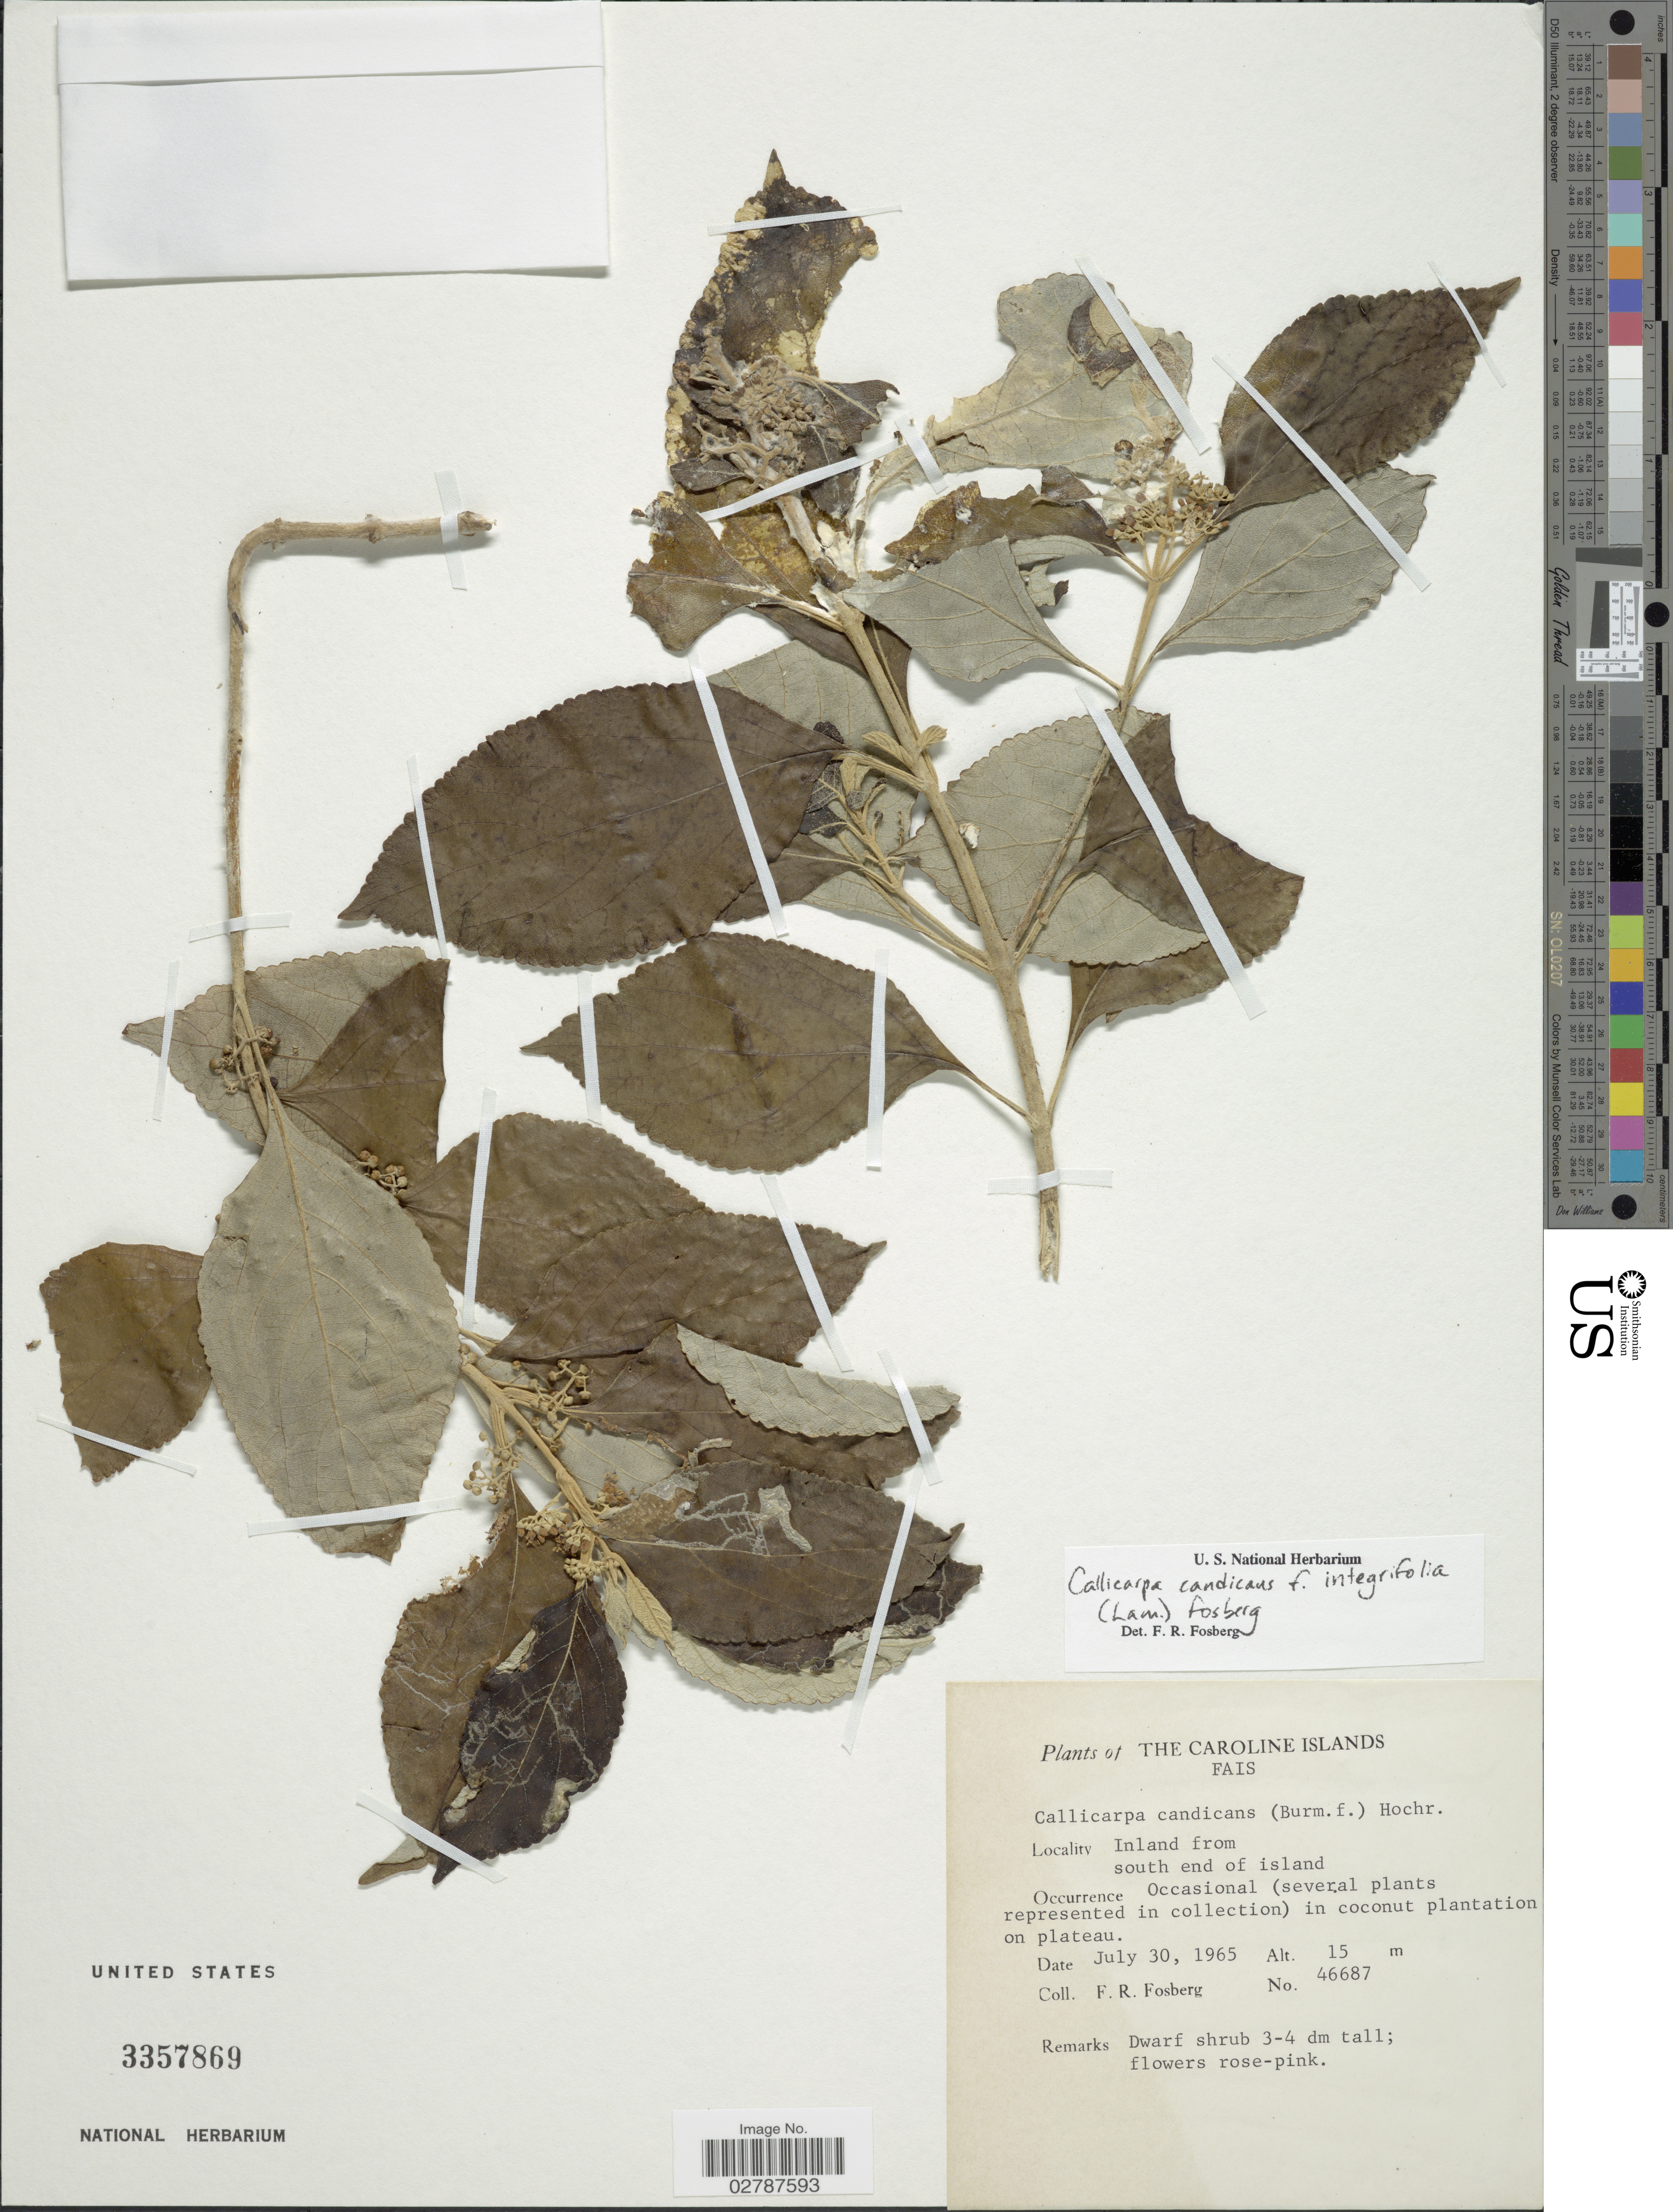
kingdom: Plantae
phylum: Tracheophyta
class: Magnoliopsida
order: Lamiales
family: Lamiaceae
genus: Callicarpa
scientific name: Callicarpa candicans var. integrifolia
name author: (Lam.) Fosberg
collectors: F. R. Fosberg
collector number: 46687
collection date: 1965-07-30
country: Micronesia, Federated States of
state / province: Yap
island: Fais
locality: The Caroline Islands. Fais. Inland from south end of island.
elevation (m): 15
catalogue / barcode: US 3357869